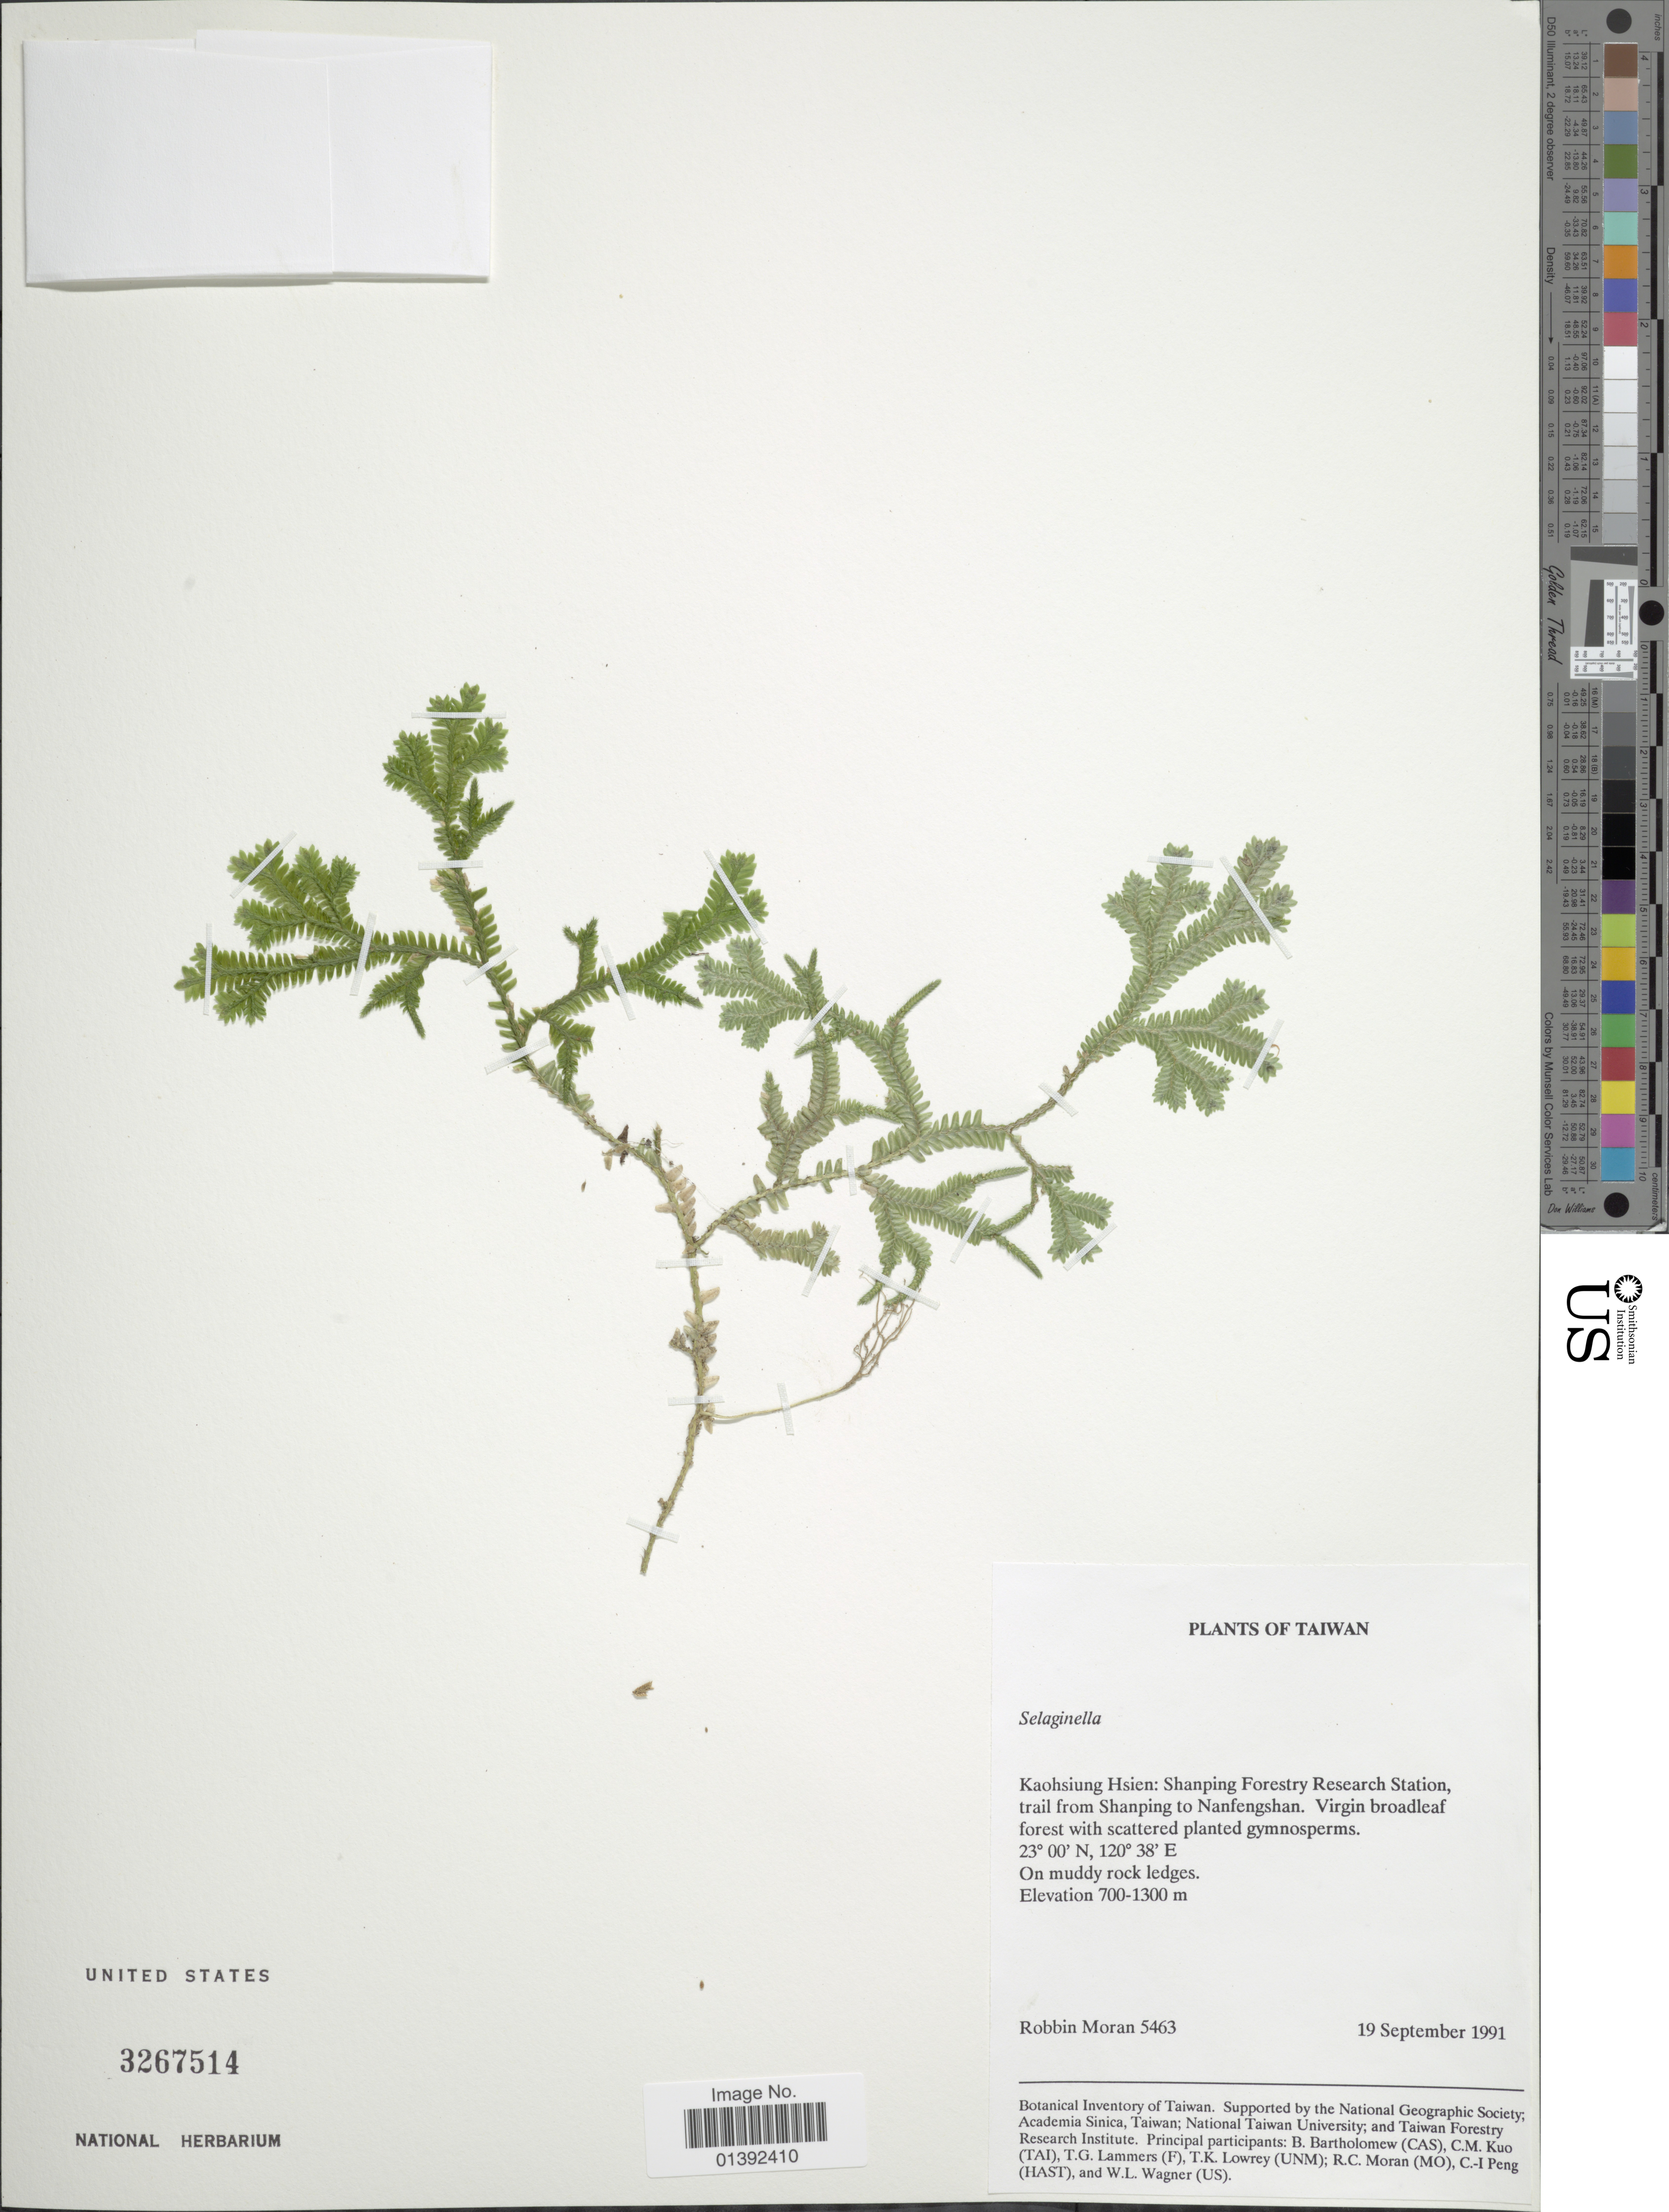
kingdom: Plantae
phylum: Tracheophyta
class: Lycopodiopsida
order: Selaginellales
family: Selaginellaceae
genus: Selaginella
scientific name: Selaginella sp.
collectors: R. C. Moran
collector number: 5463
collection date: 1991-09-19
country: Taiwan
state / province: Kaohsiung City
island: Taiwan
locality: Kaohsiung Hsien: Shanping Forestry Research Station, trail from Shanping to Nanfengshan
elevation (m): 700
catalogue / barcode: US 3267514